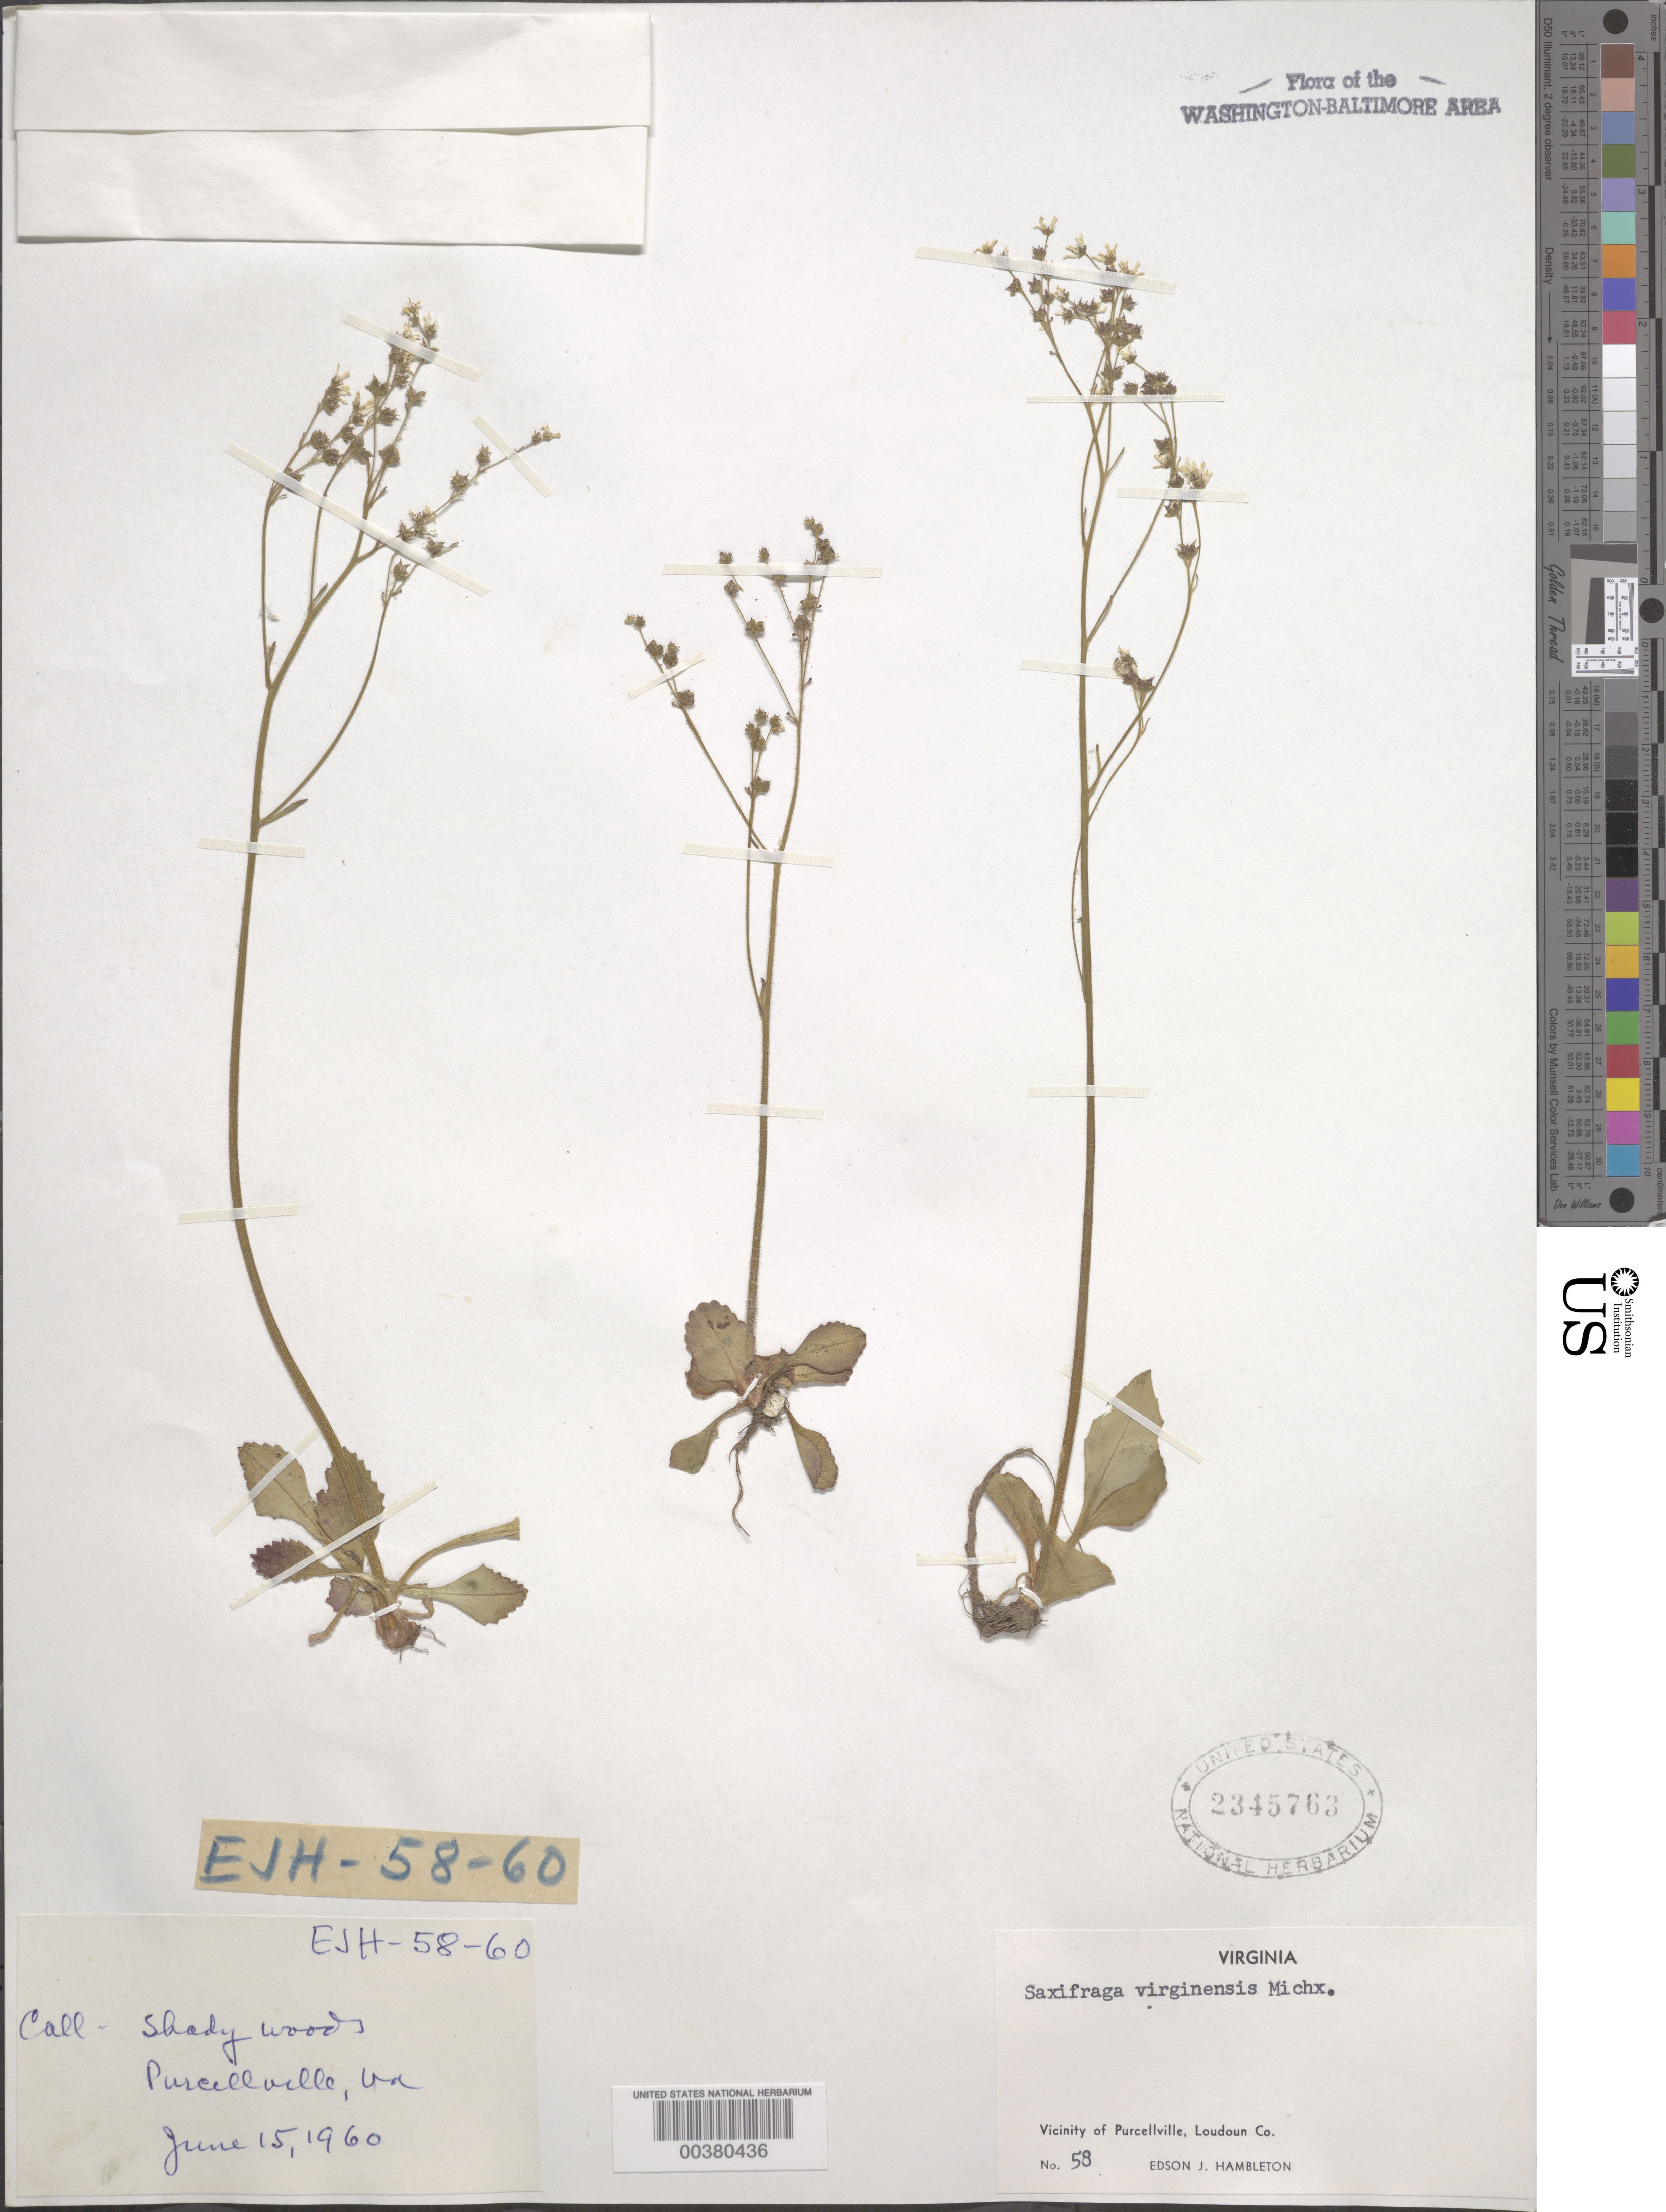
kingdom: Plantae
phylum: Tracheophyta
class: Magnoliopsida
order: Saxifragales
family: Saxifragaceae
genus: Micranthes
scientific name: Micranthes virginiensis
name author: (Michx.) Small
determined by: Strong, Mark T., (BOT), Smithsonian Institution - National Museum of Natural History (UNITED STATES)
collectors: E. Hambleton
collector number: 58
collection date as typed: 15 Jun 1960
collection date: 1960-06-15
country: United States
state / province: Virginia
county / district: Loudoun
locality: Purcellville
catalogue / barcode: US 2345763